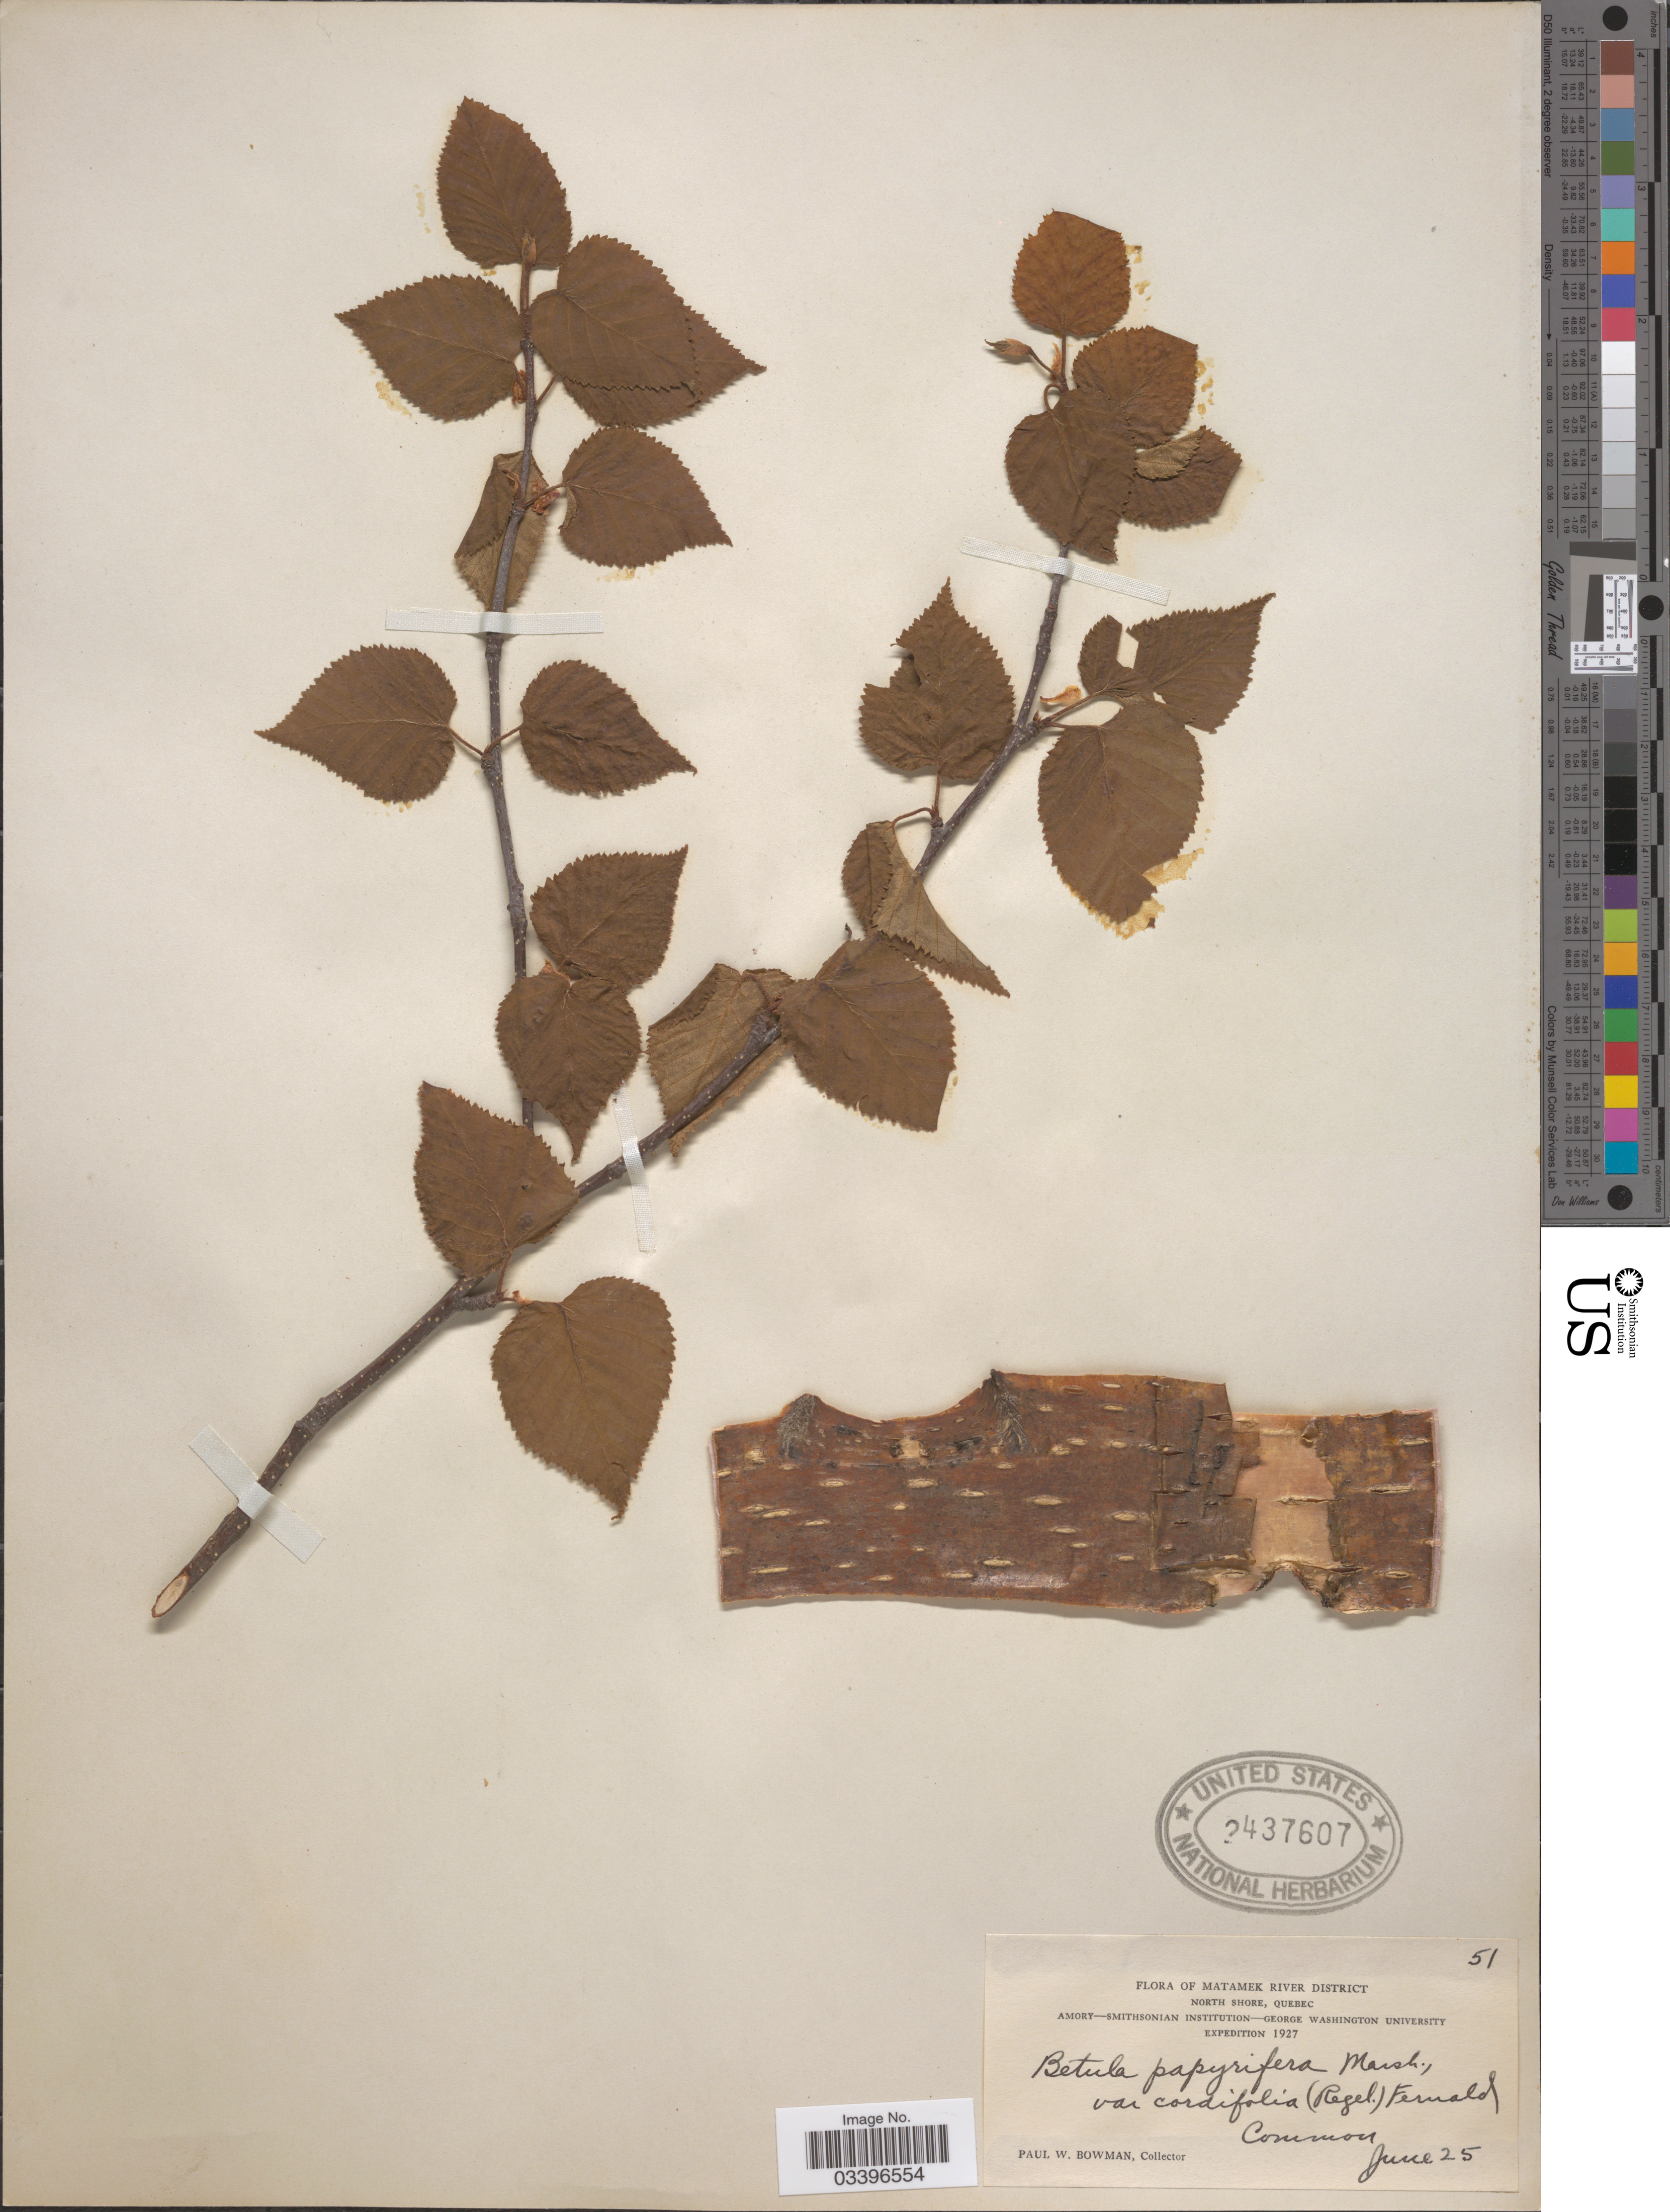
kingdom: Plantae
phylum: Tracheophyta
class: Magnoliopsida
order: Fagales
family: Betulaceae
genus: Betula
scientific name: Betula papyrifera var. cordifolia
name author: (Regel) Regel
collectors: P. Bowman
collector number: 51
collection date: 1927-06-25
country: Canada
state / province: Quebec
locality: Matamek River District. North Shore.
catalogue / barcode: US 2437607